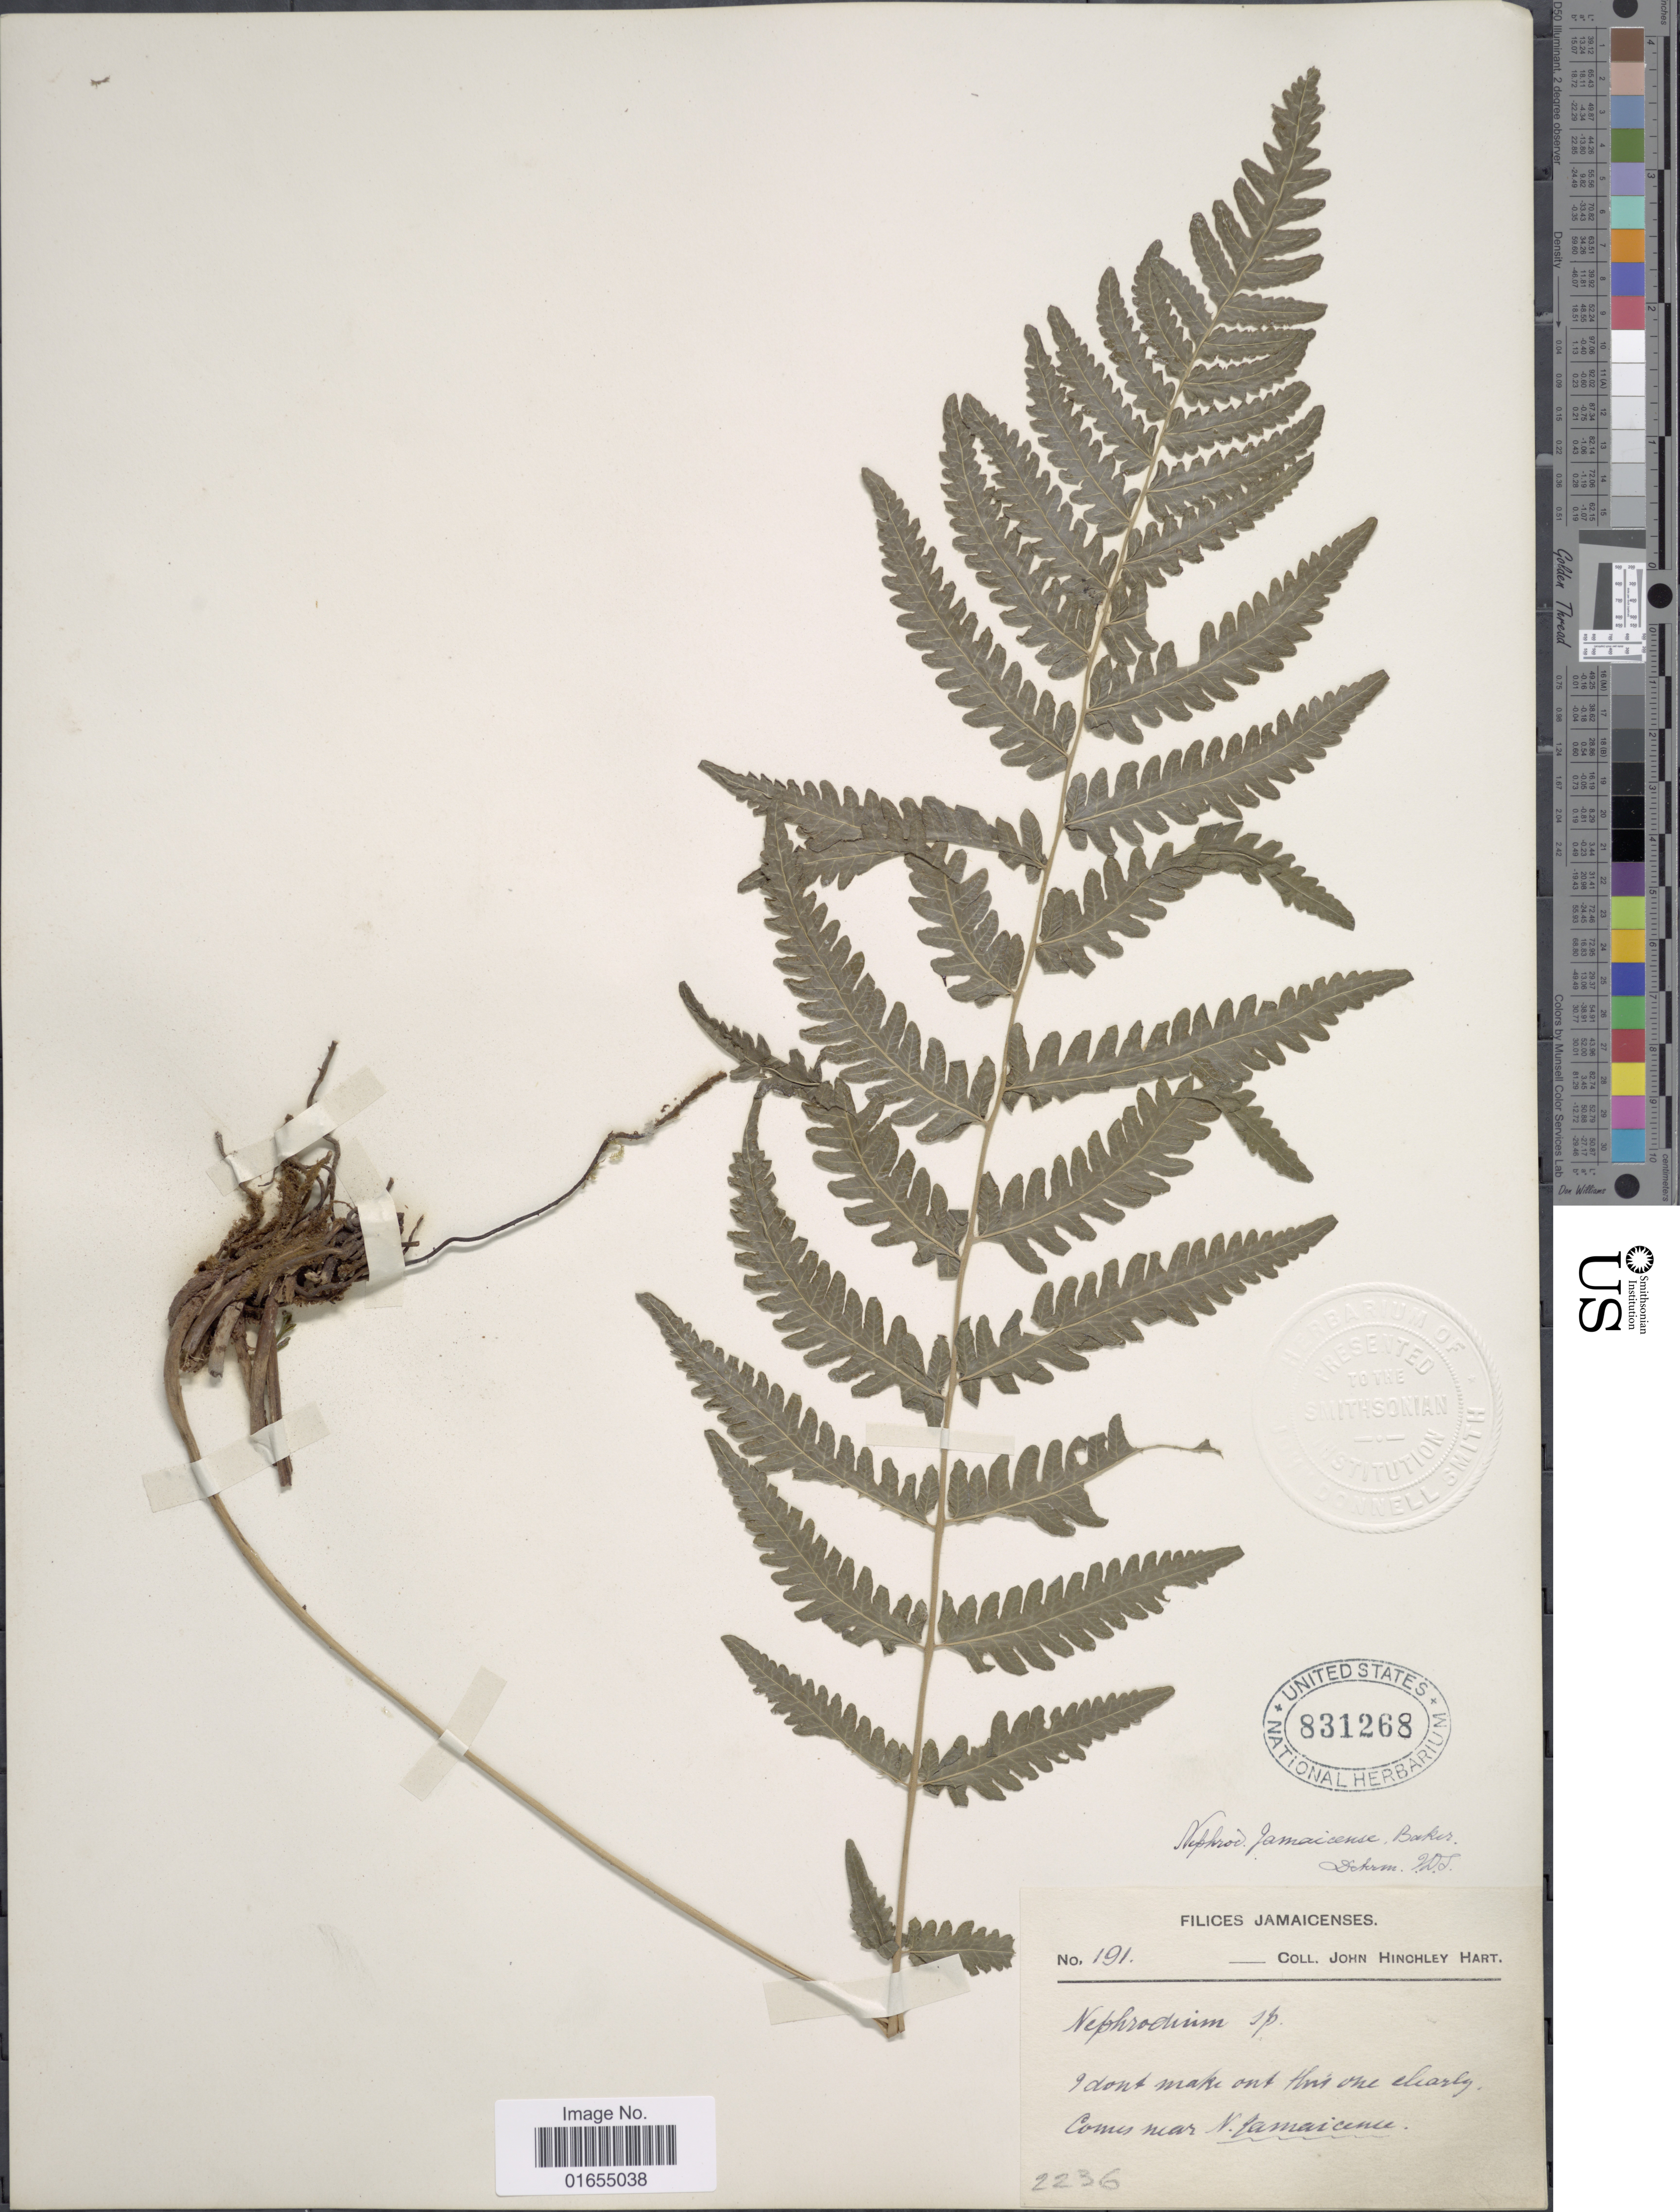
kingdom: Plantae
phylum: Tracheophyta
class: Polypodiopsida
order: Polypodiales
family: Thelypteridaceae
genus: Goniopteris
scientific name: Goniopteris sclerophylla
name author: (Poepp.) C.V. Morton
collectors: J. H. Hart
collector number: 191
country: Jamaica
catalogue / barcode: US 831268